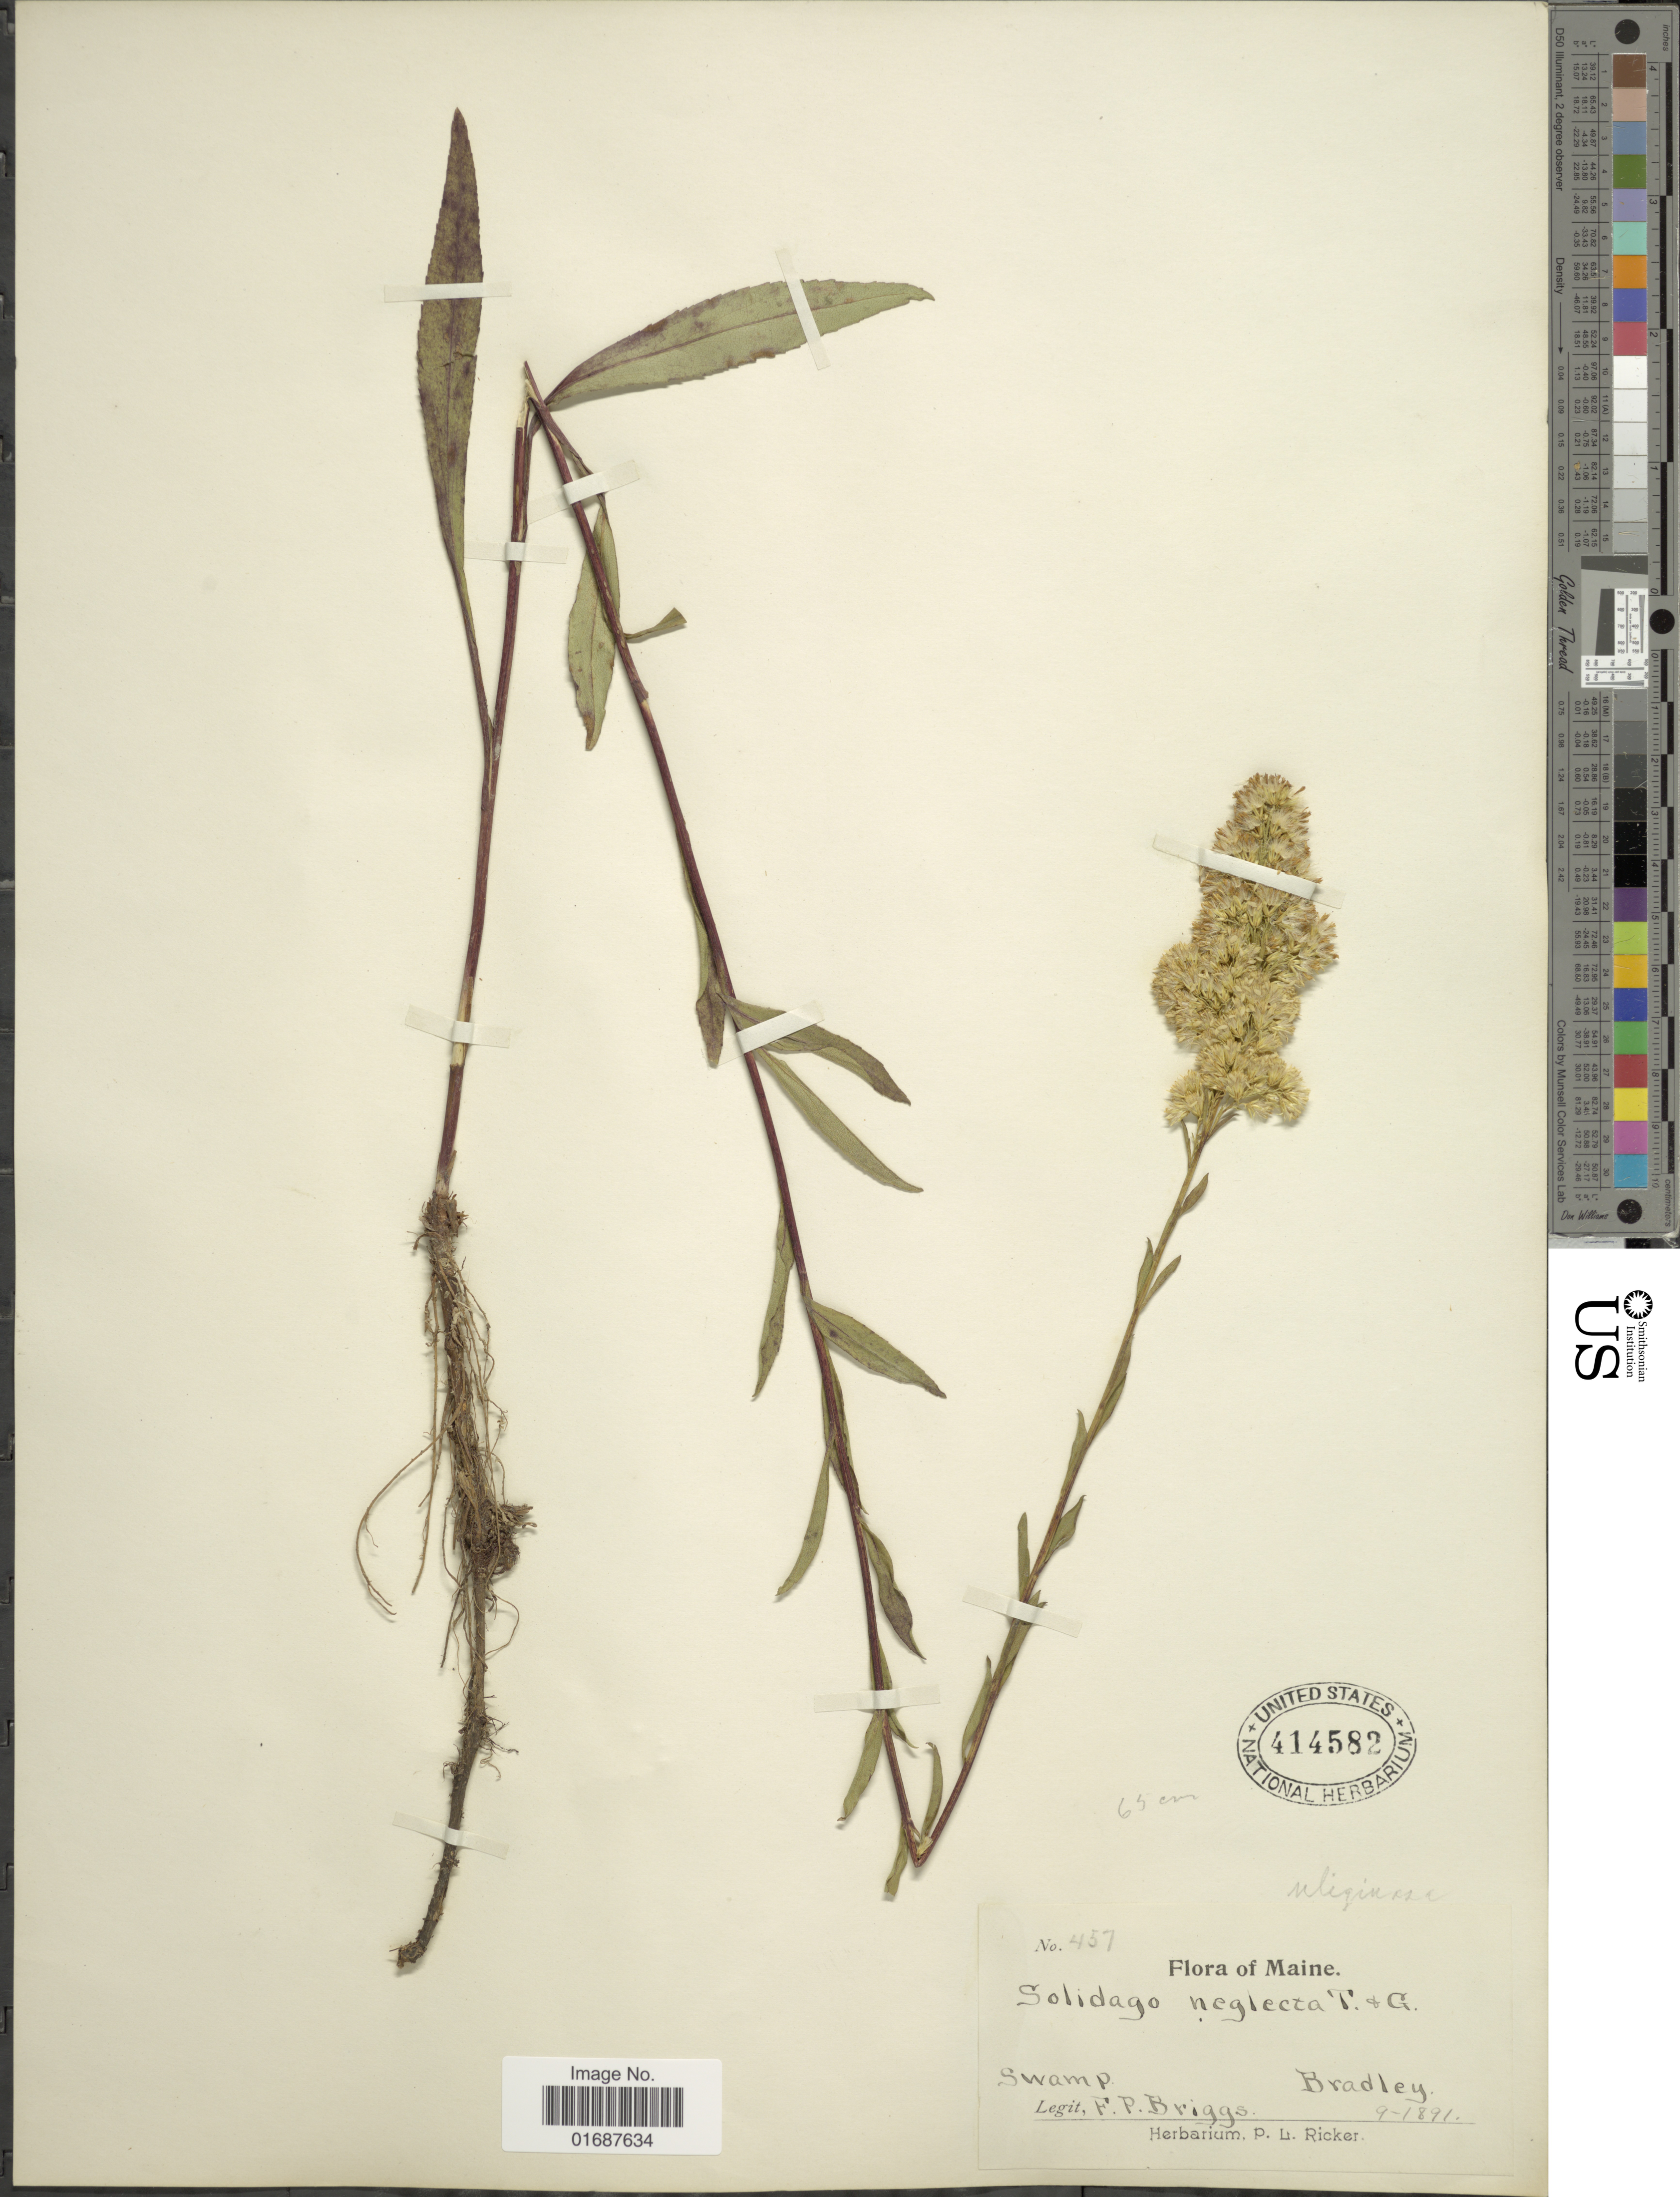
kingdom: Plantae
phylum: Tracheophyta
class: Magnoliopsida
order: Asterales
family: Asteraceae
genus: Solidago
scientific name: Solidago uliginosa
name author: Nutt.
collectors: F. Briggs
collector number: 457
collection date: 1891-09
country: United States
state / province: Maine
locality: Bradley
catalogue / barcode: US 414582